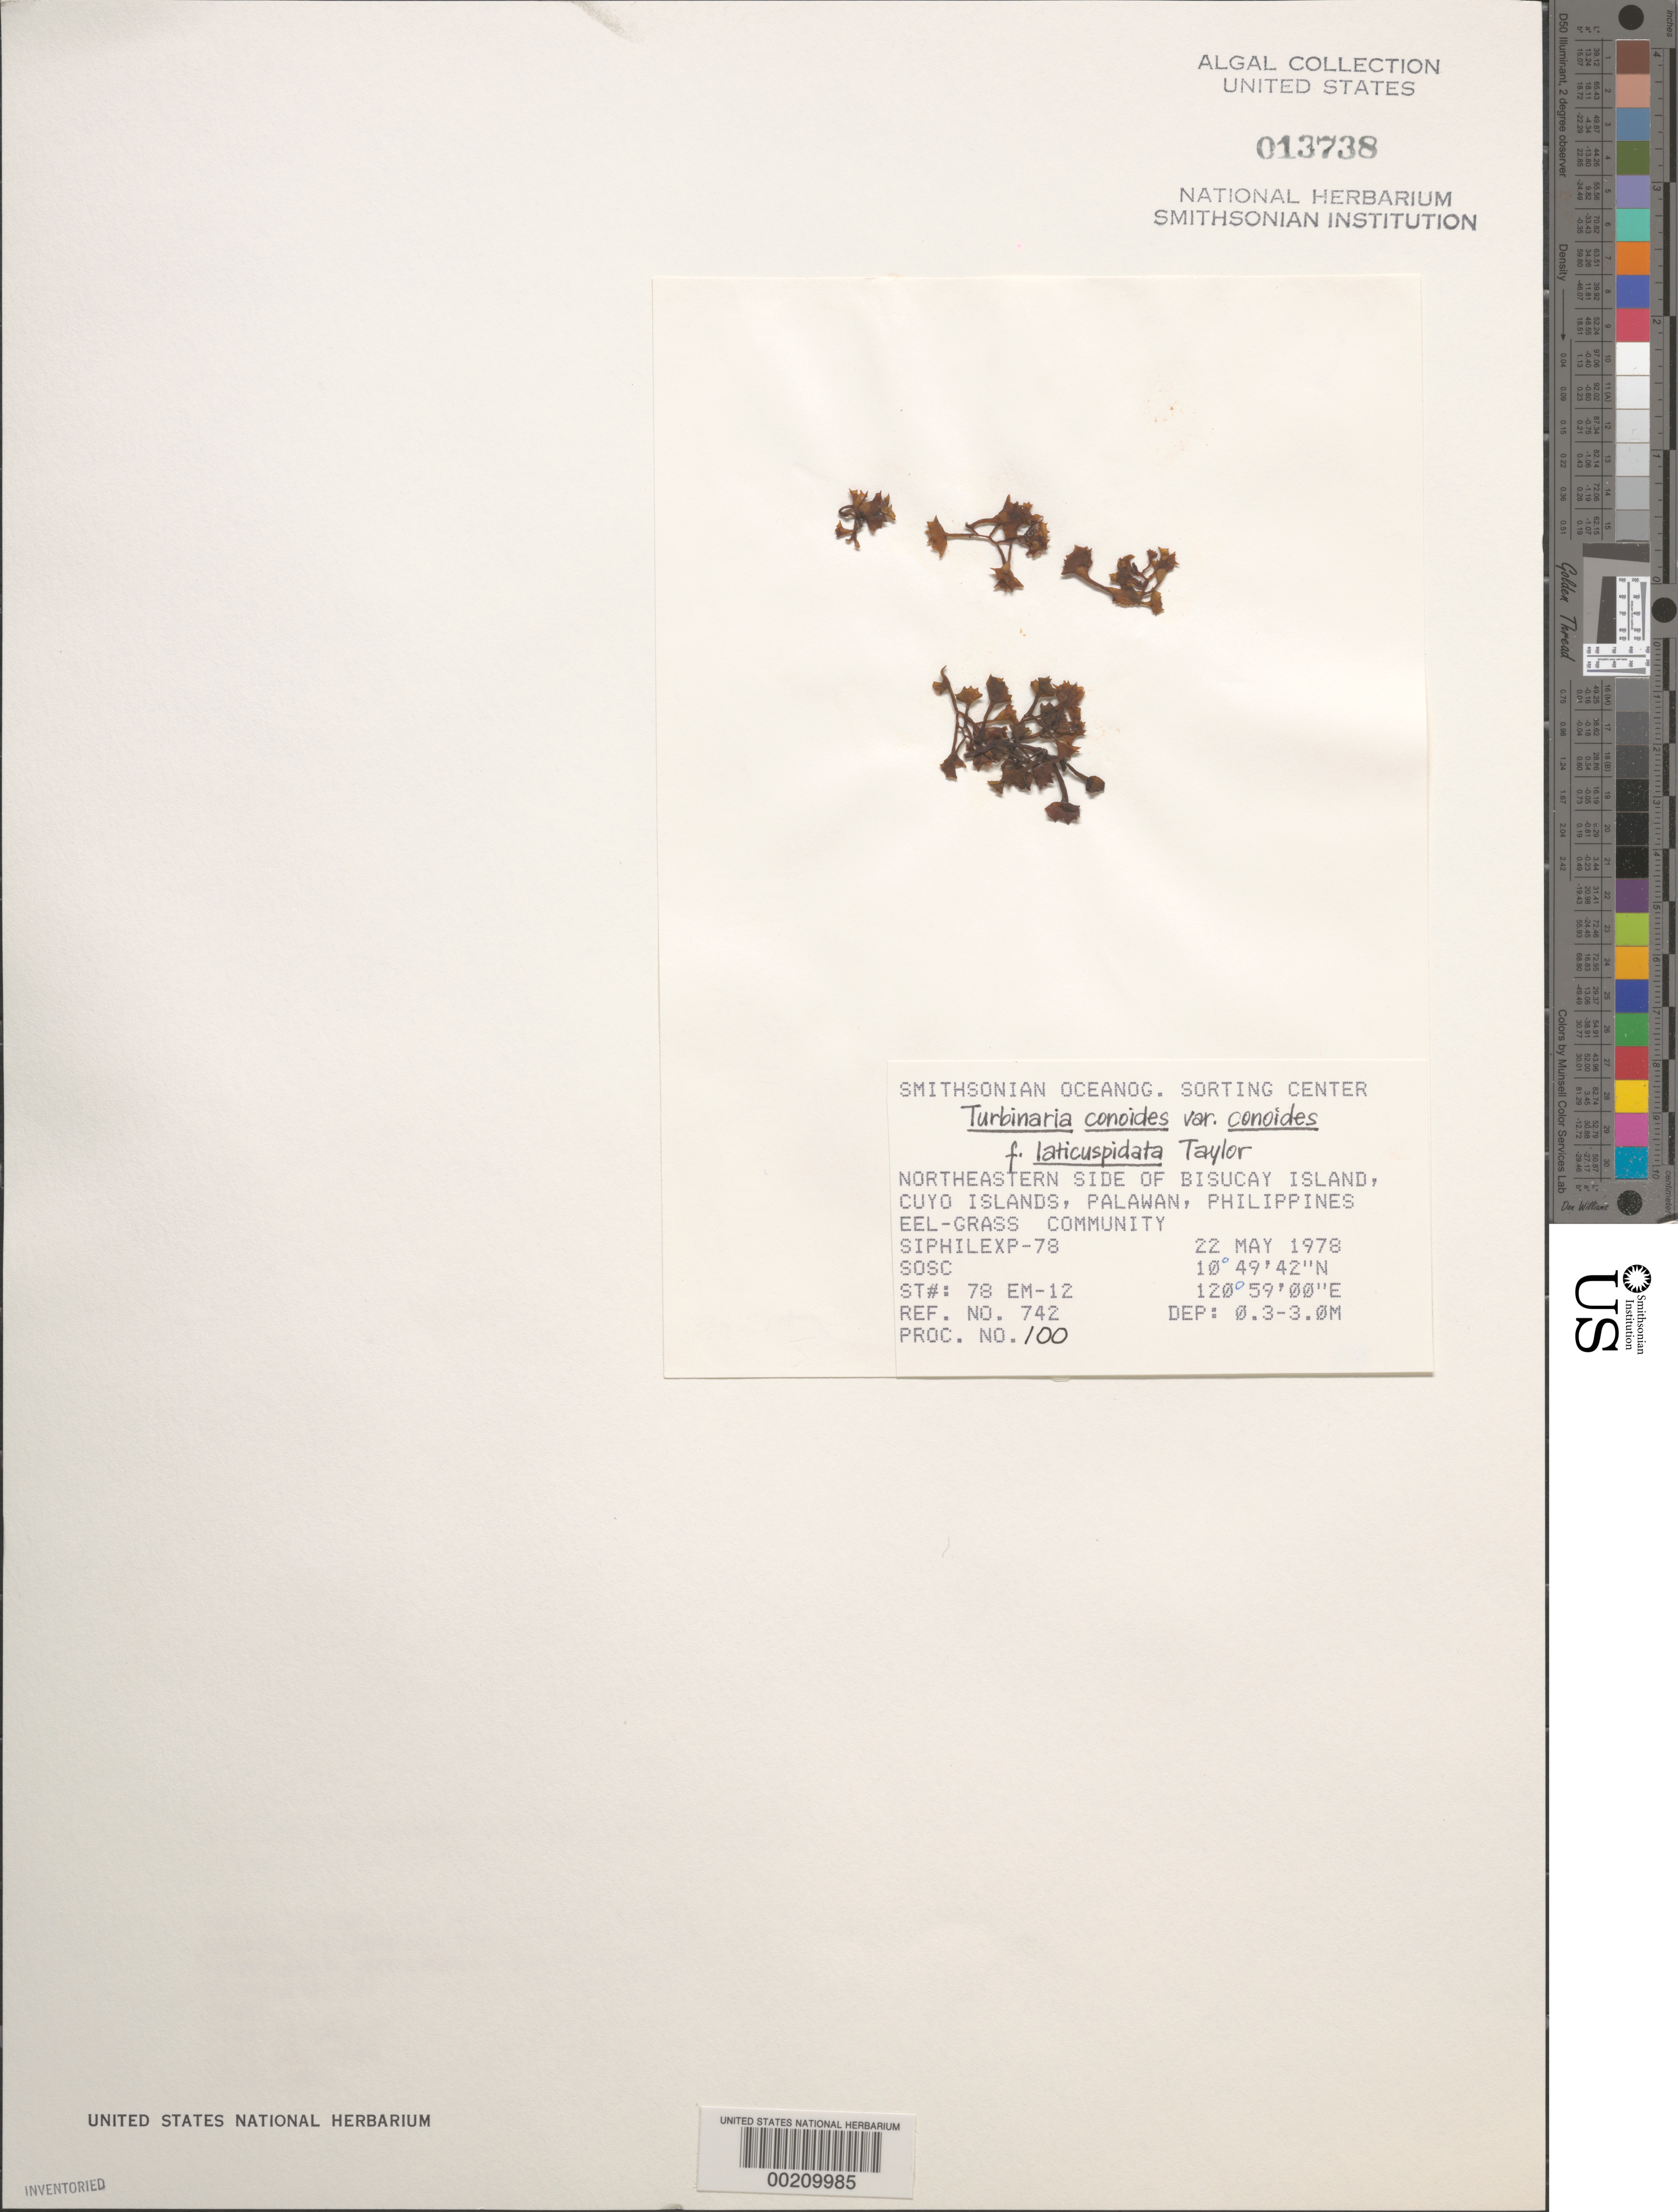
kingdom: Chromista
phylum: Ochrophyta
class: Phaeophyceae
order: Fucales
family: Sargassaceae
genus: Turbinaria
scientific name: Turbinaria conoides var. conoides forma laticuspidata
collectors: SOSC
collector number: Station 78 Em-12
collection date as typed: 22 May 1978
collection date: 1978-05-22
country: Philippines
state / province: Mimaropa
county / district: Palawan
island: Bisucay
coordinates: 10 49' 42" N, 120 59' 00" E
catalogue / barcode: US 13738